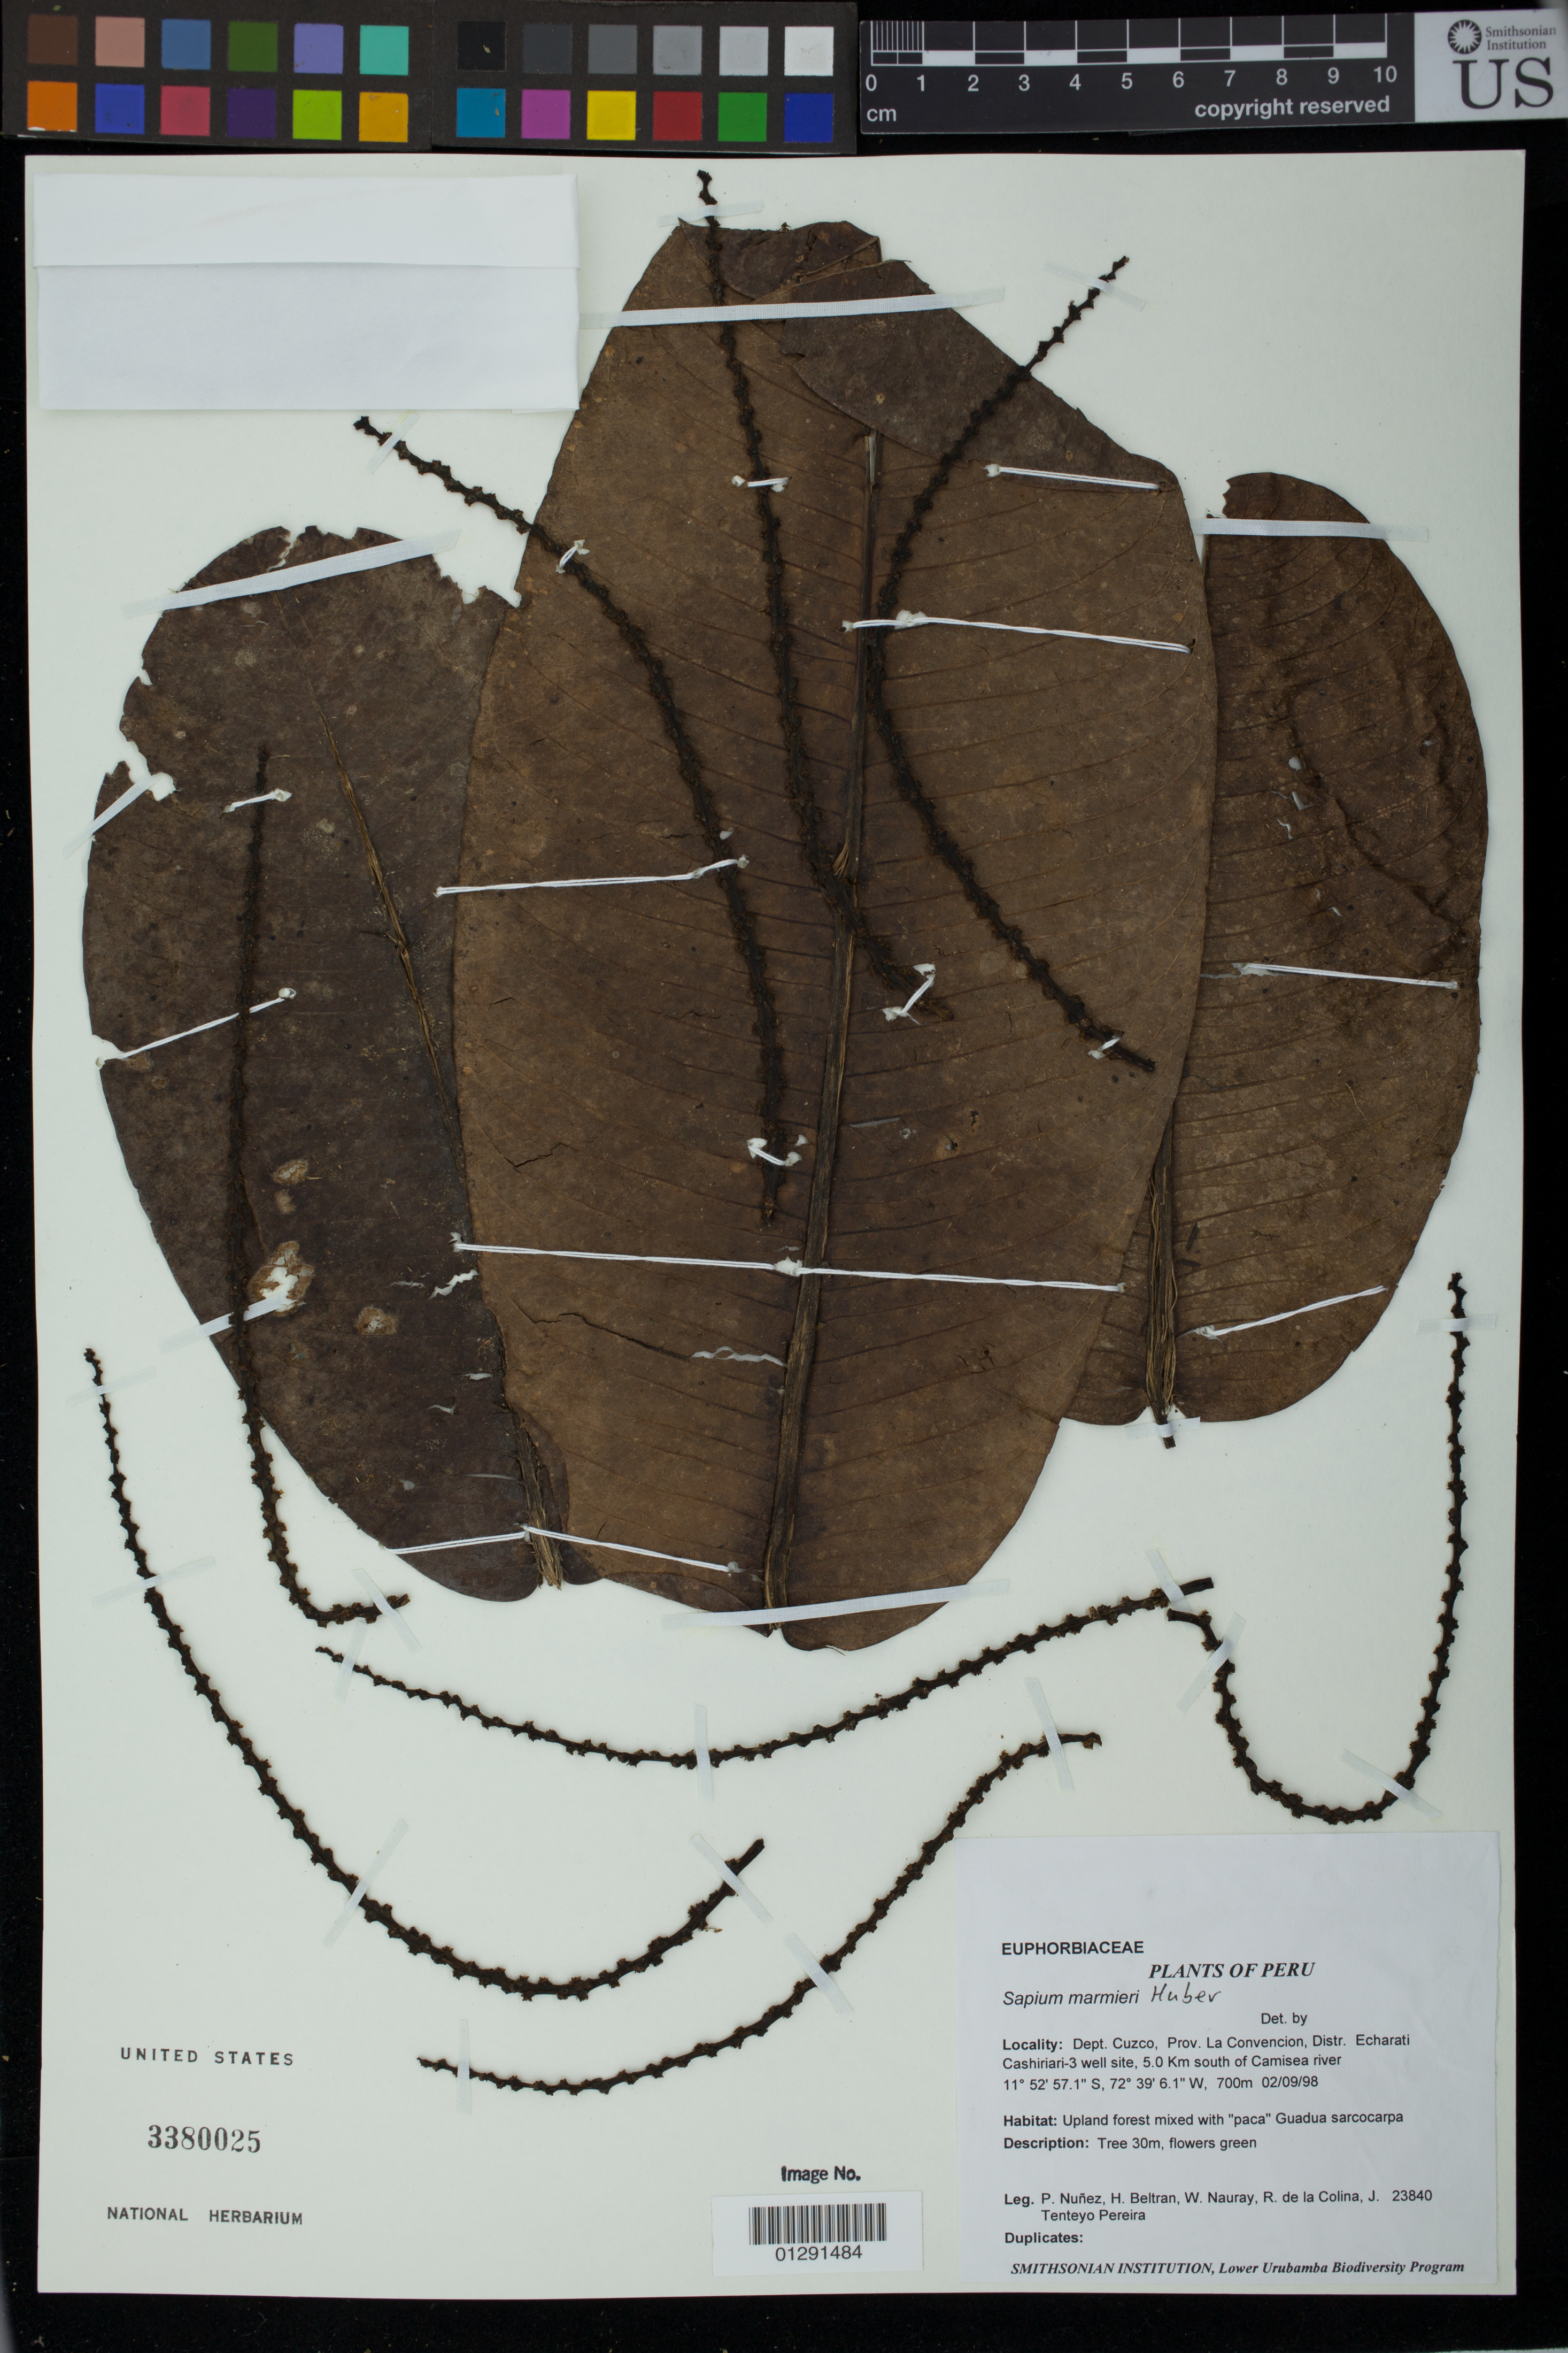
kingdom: Plantae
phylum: Tracheophyta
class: Magnoliopsida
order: Malpighiales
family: Euphorbiaceae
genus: Sapium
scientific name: Sapium marmieri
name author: Huber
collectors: P. Núñez, H. Beltran, W. Nauray & R. de La Colina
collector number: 23840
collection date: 1998-09-02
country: Peru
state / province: Cusco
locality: Prov. La Convention: Distr. Echarati Cashiri - 3 Well Site, 5.0 Km south of Camisea River.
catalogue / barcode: US 3380025